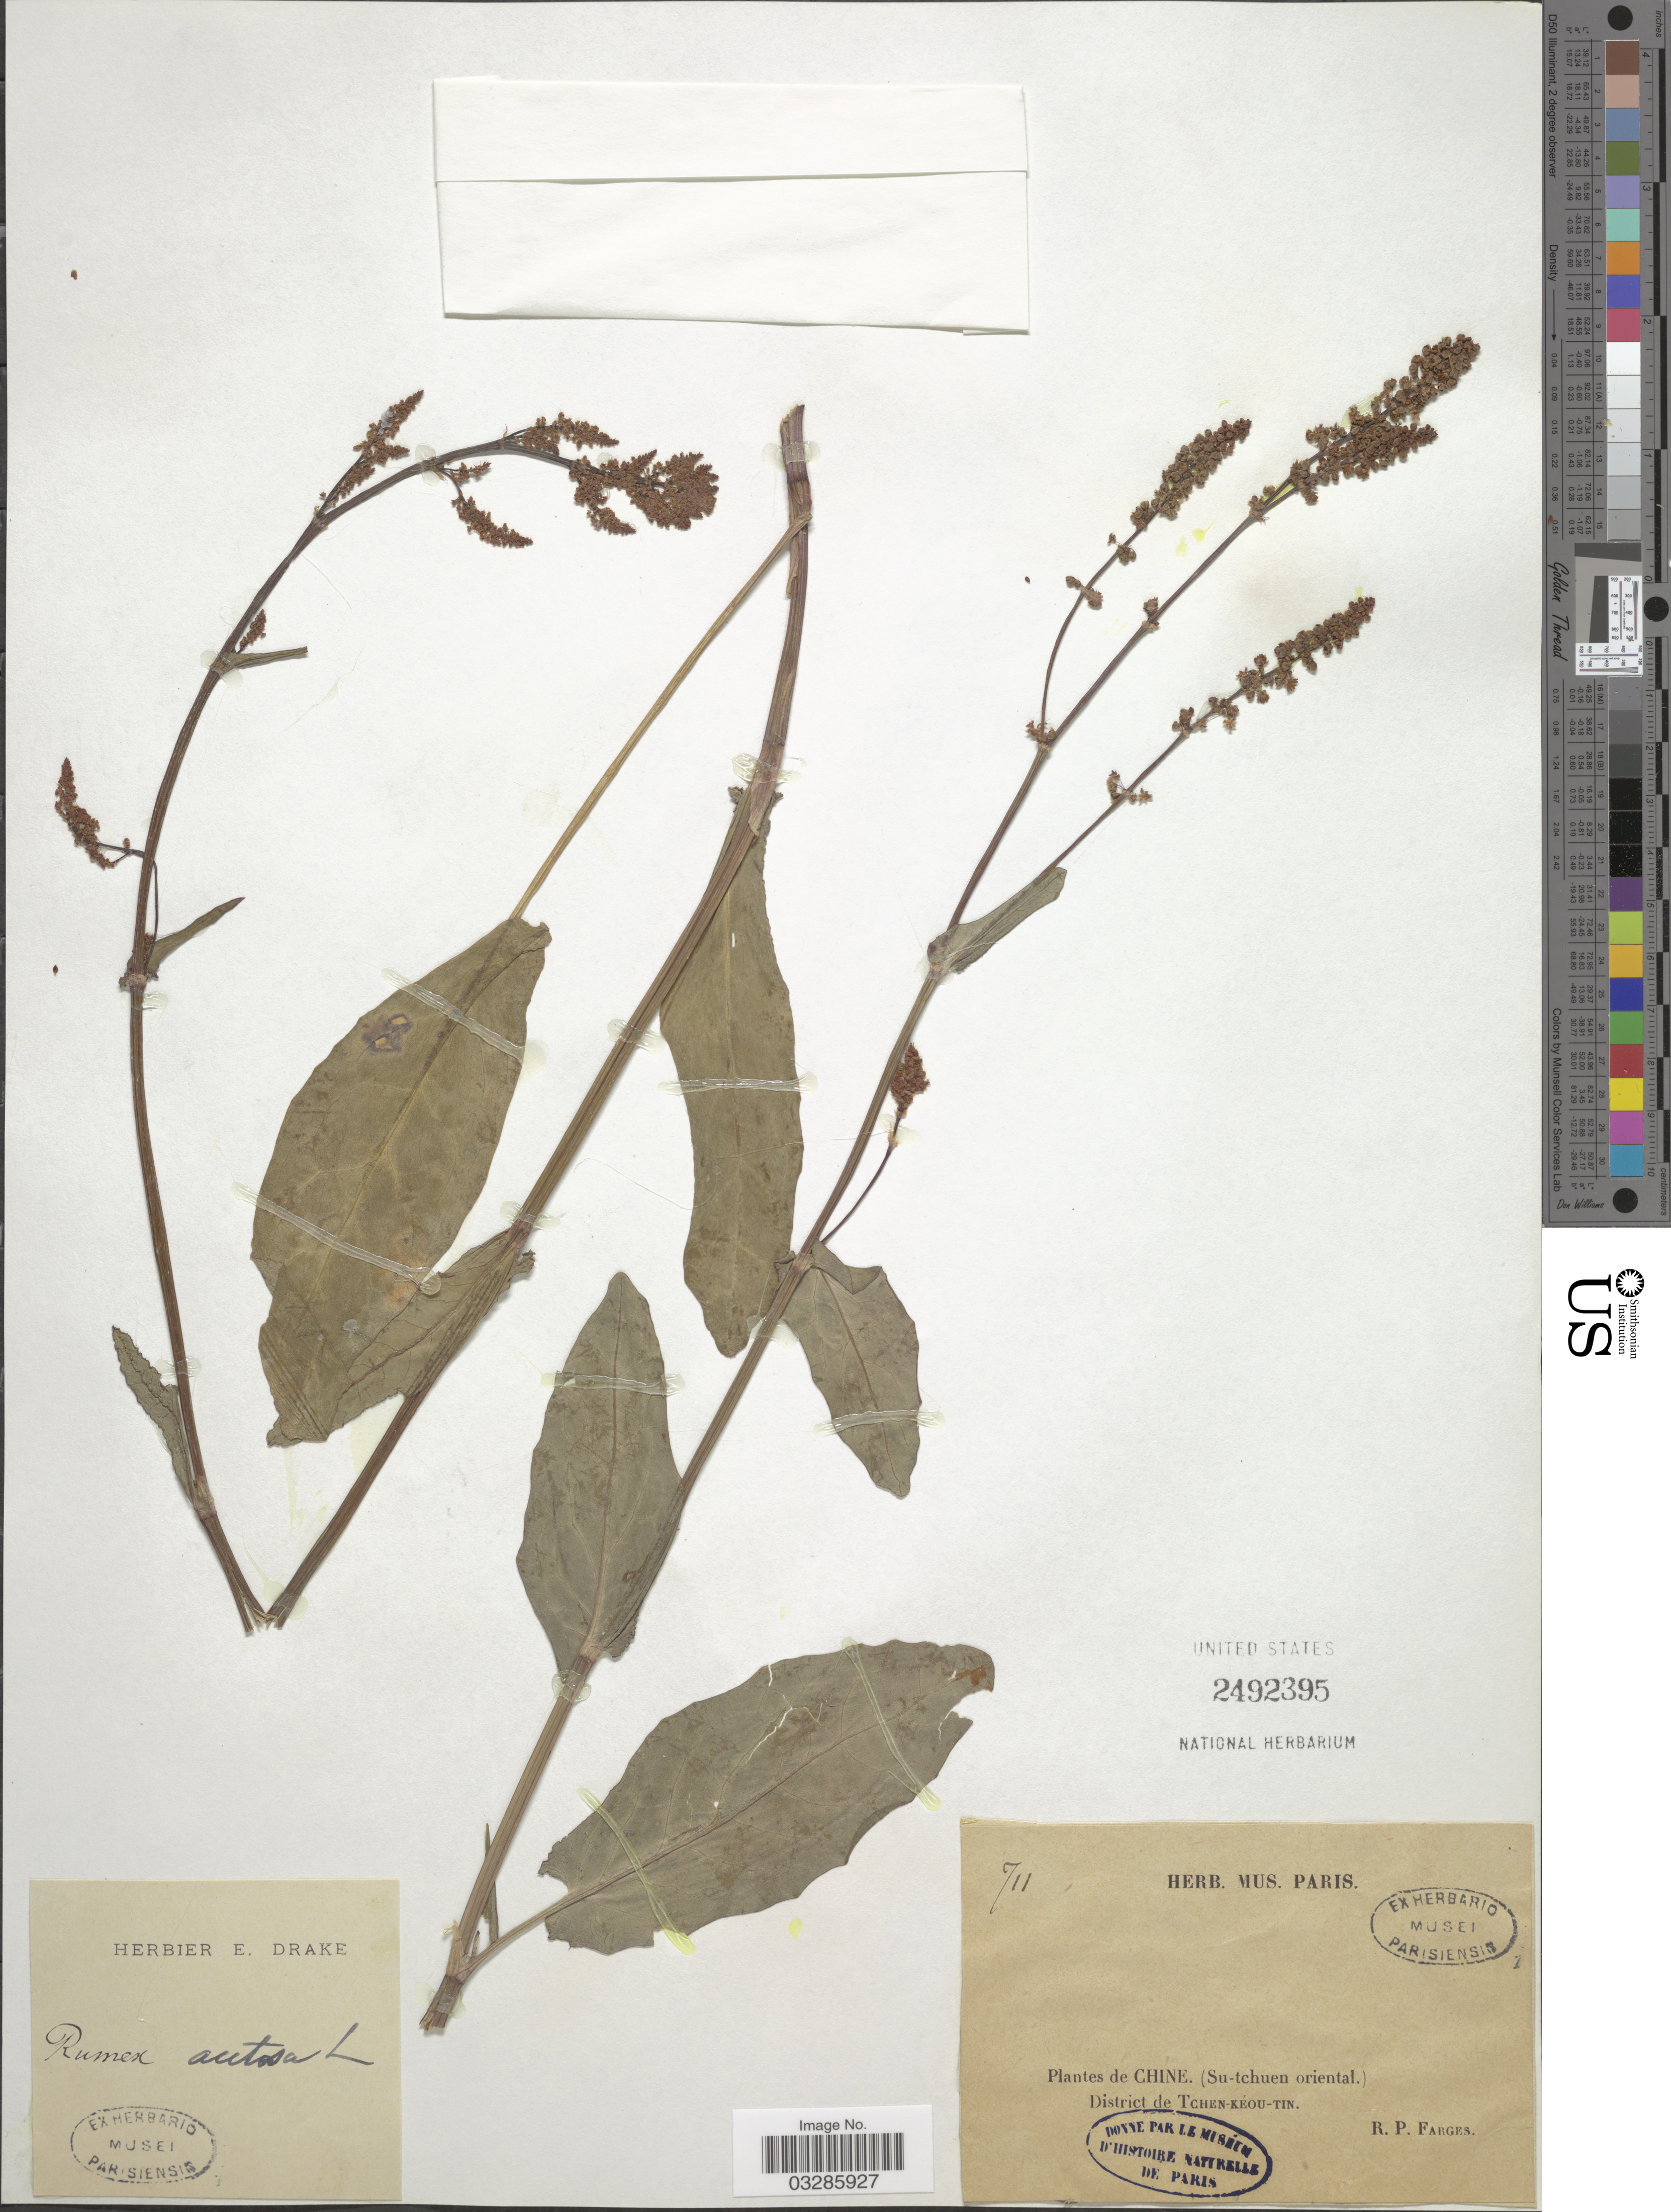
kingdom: Plantae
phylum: Tracheophyta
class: Magnoliopsida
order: Caryophyllales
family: Polygonaceae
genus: Rumex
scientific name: Rumex acetosa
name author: L.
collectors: R. Farges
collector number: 711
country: China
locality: (Su-tchuen oriental.) District de Tchen-Kéou-Tin.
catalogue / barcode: US 2492395